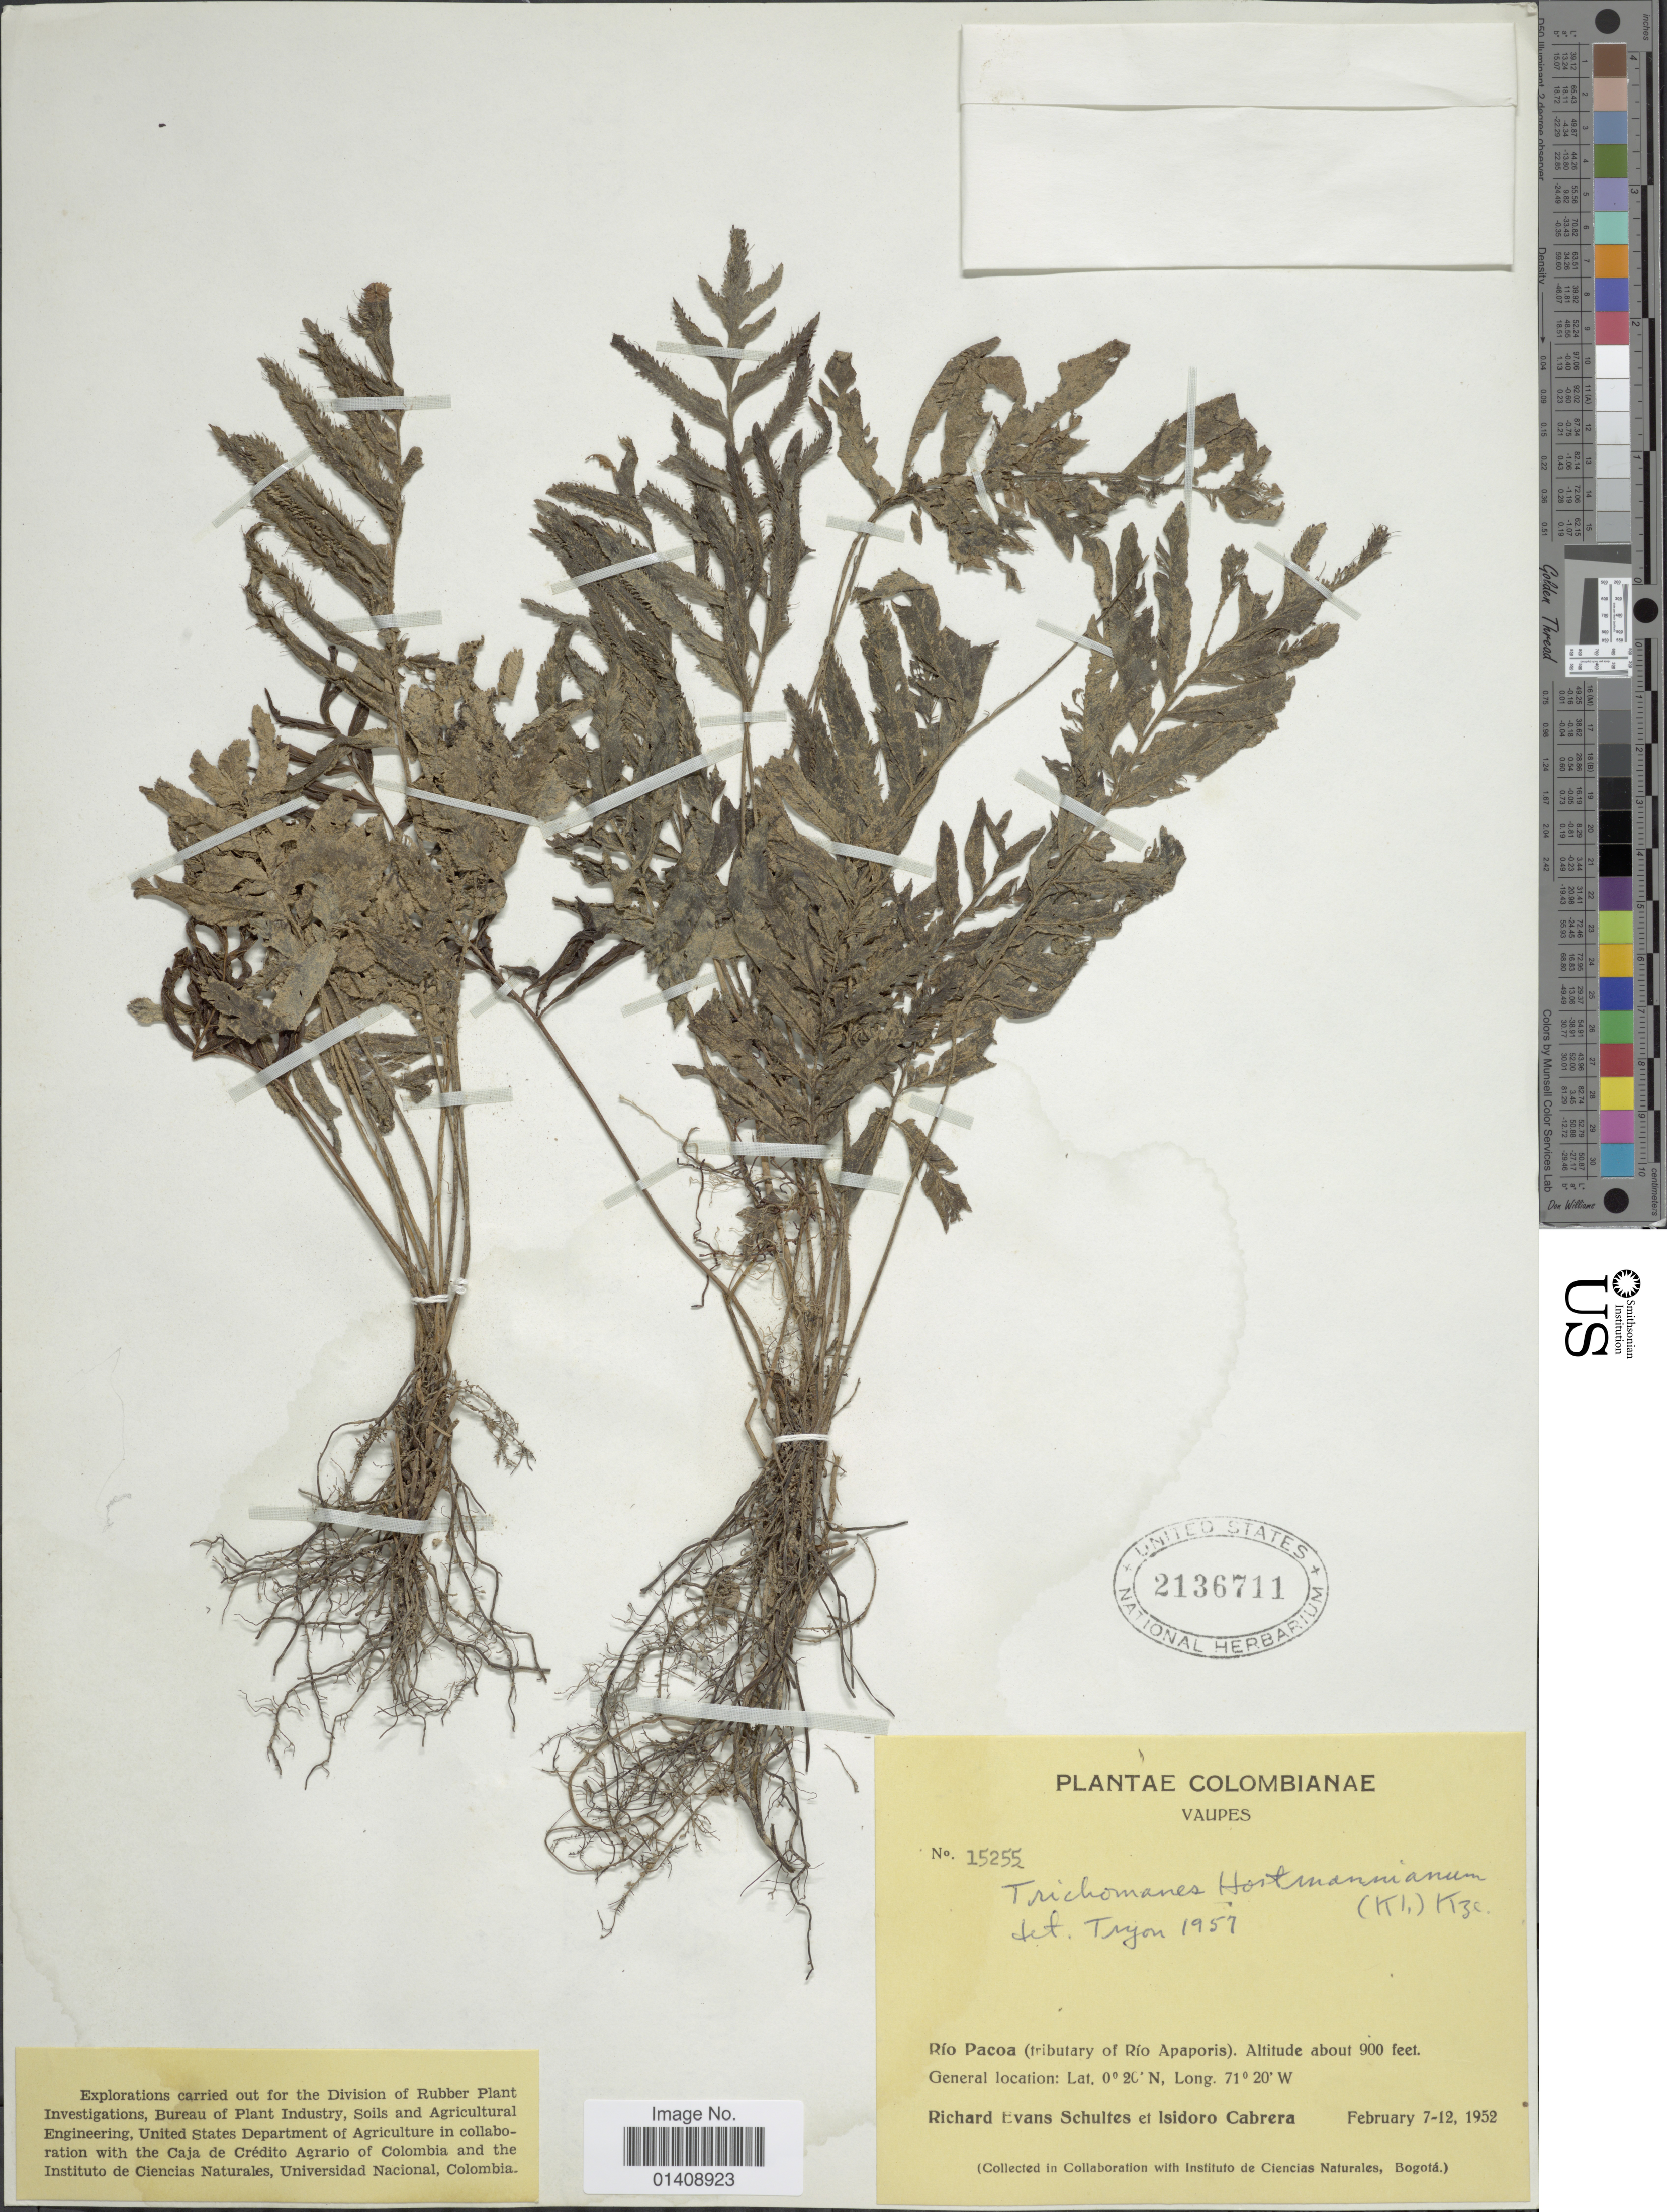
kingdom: Plantae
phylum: Tracheophyta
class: Polypodiopsida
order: Hymenophyllales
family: Hymenophyllaceae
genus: Trichomanes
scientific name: Trichomanes hostmannianum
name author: (Klotzsch) Kunze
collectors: R. E. Schultes & I. Cabrera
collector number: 15255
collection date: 1952-02-07/1952-02-12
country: Colombia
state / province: Vaupés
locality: Rio Pacoa (Tributary of Rio Apaporis)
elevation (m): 274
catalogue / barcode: US 2136711